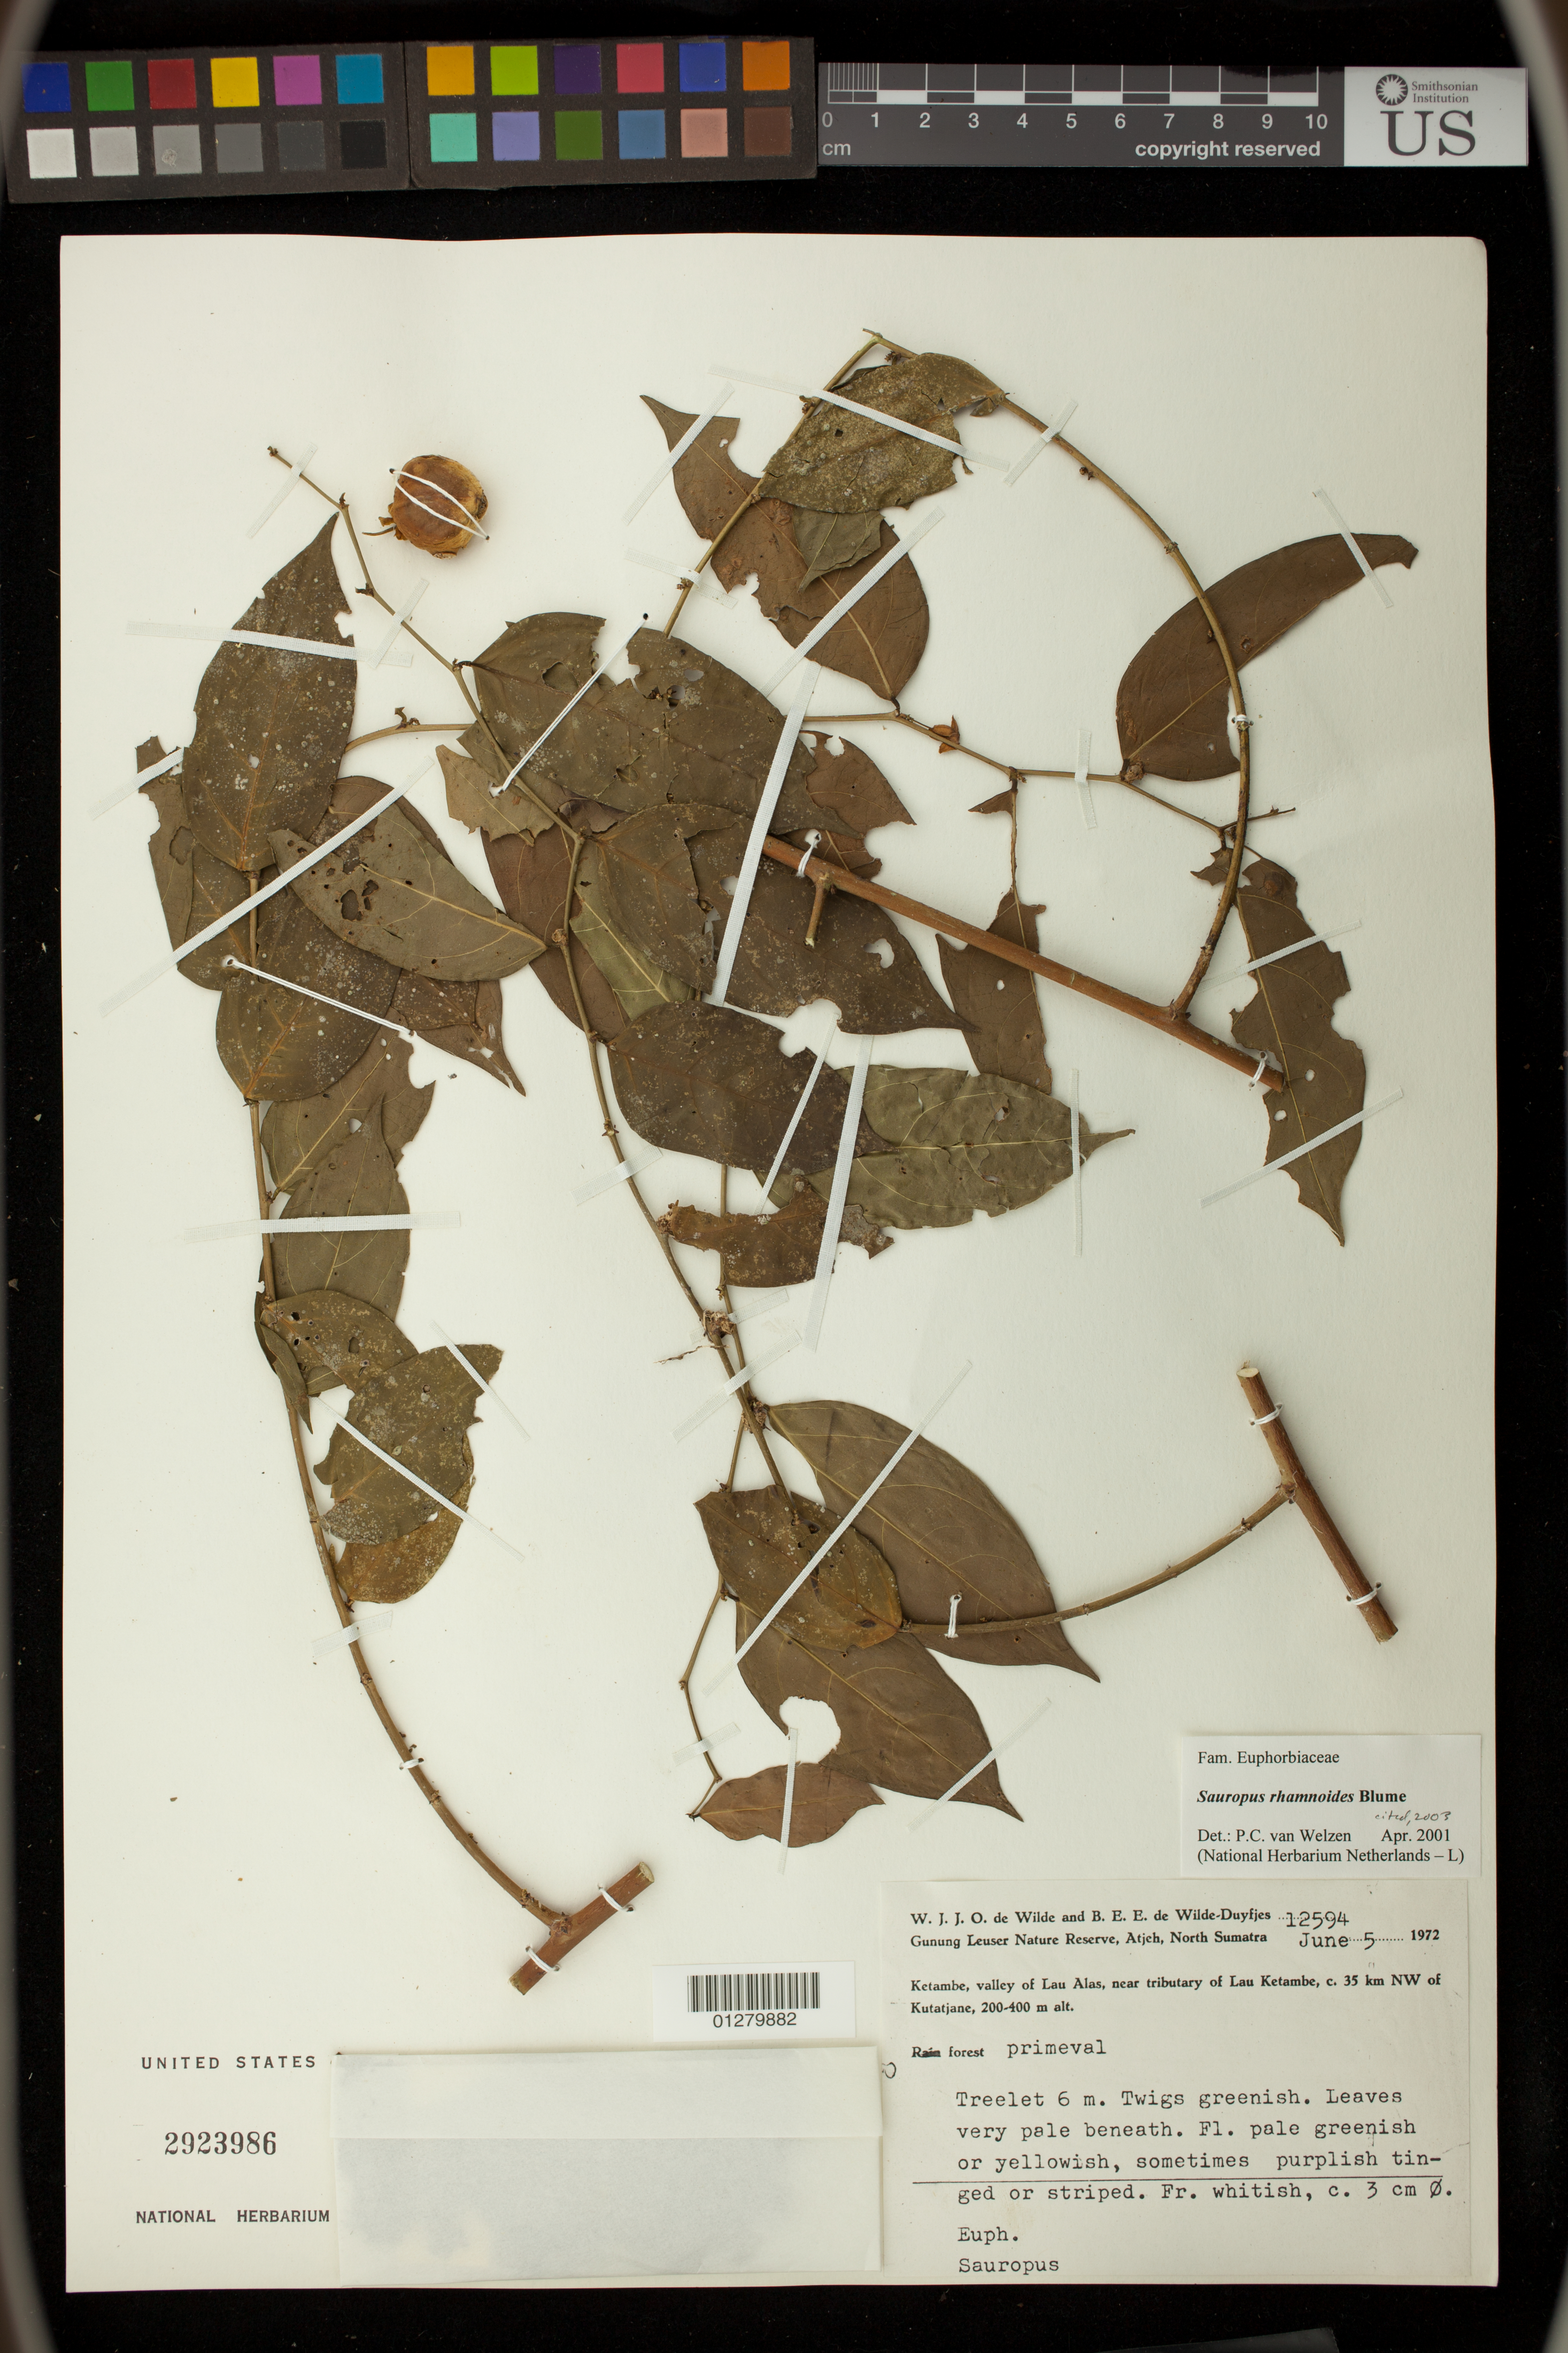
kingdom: Plantae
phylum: Tracheophyta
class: Magnoliopsida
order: Malpighiales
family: Phyllanthaceae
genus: Phyllanthus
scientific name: Phyllanthus rhamnifolius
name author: Chakrabarty & N.P. Balakr.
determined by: Wagner, W. L., (BOT), Smithsonian Institution - National Museum of Natural History (UNITED STATES)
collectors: W. J. de Wilde & B. E. de Wilde-Duyfjes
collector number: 12594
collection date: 1972-06-05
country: Indonesia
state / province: Sumatra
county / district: Aceh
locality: Gunung Leuser Nature Reserve, North Sumatra,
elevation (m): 200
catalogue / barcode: US 2923986